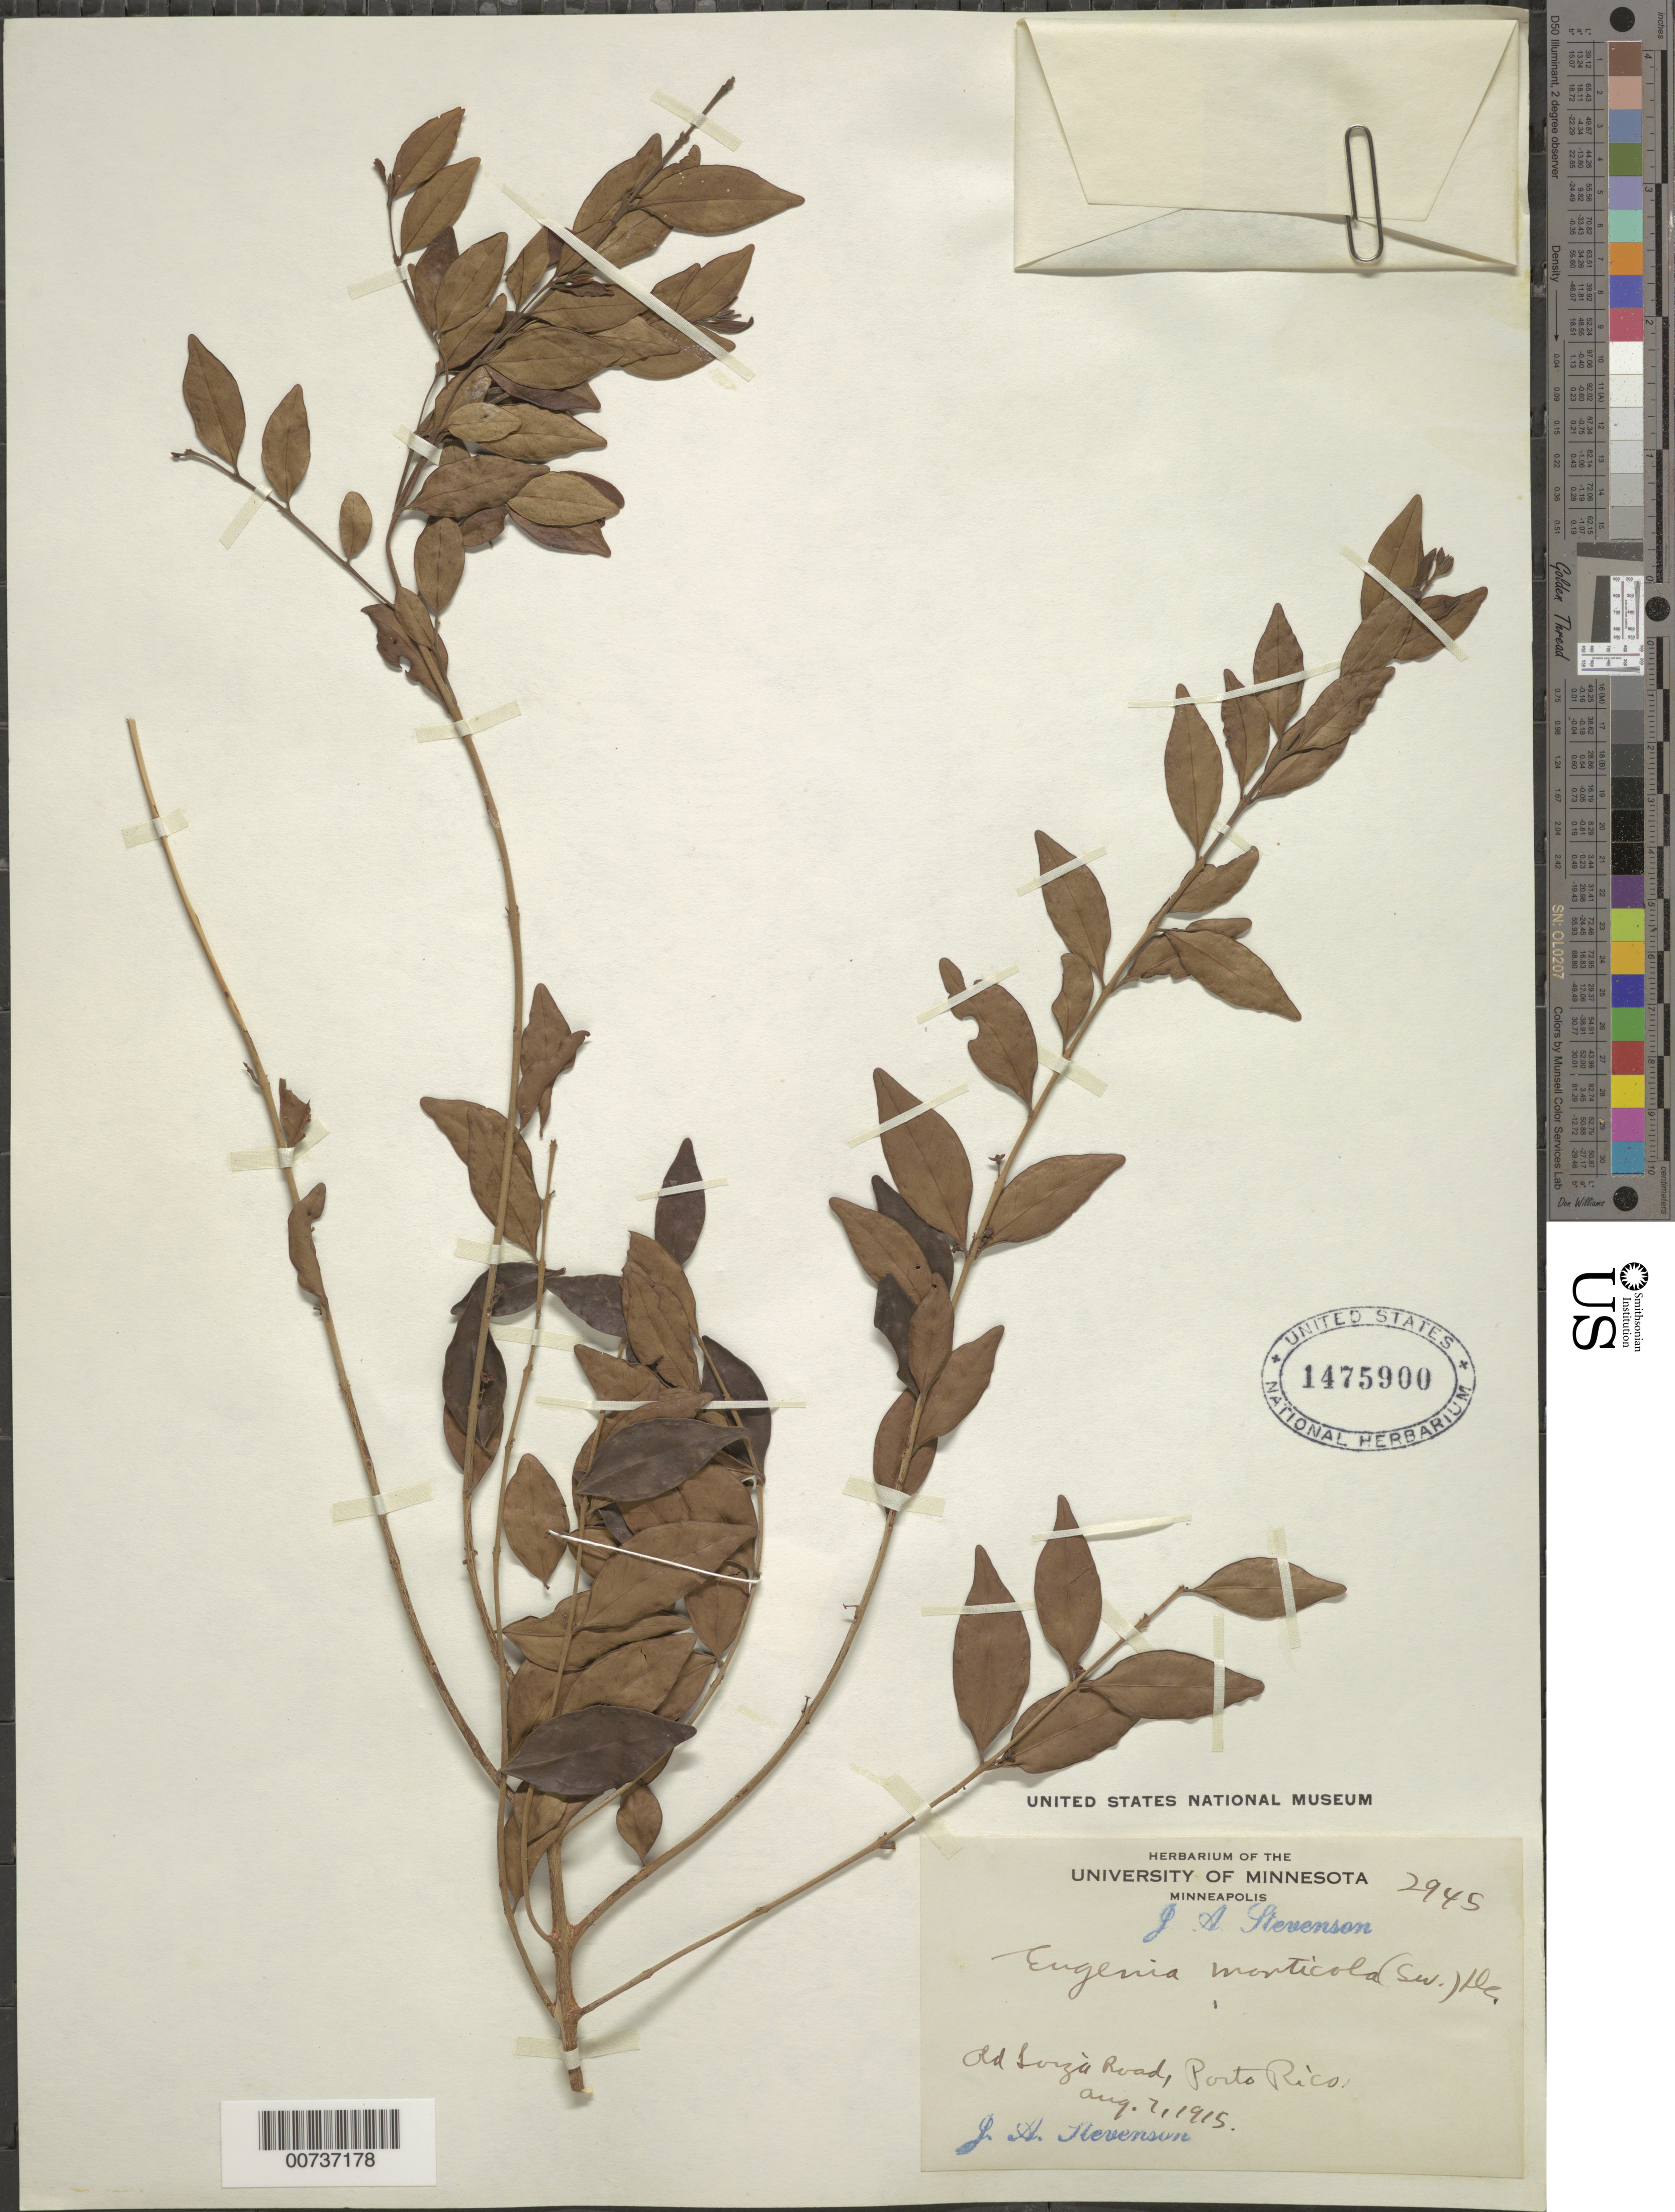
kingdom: Plantae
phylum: Tracheophyta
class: Magnoliopsida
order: Myrtales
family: Myrtaceae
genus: Eugenia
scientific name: Eugenia monticola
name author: (Sw.) DC.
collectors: J. Stevenson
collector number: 2945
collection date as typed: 07 Aug 1915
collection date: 1915-08-07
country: Puerto Rico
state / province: Loíza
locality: Old Loíza Road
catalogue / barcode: US 1475900